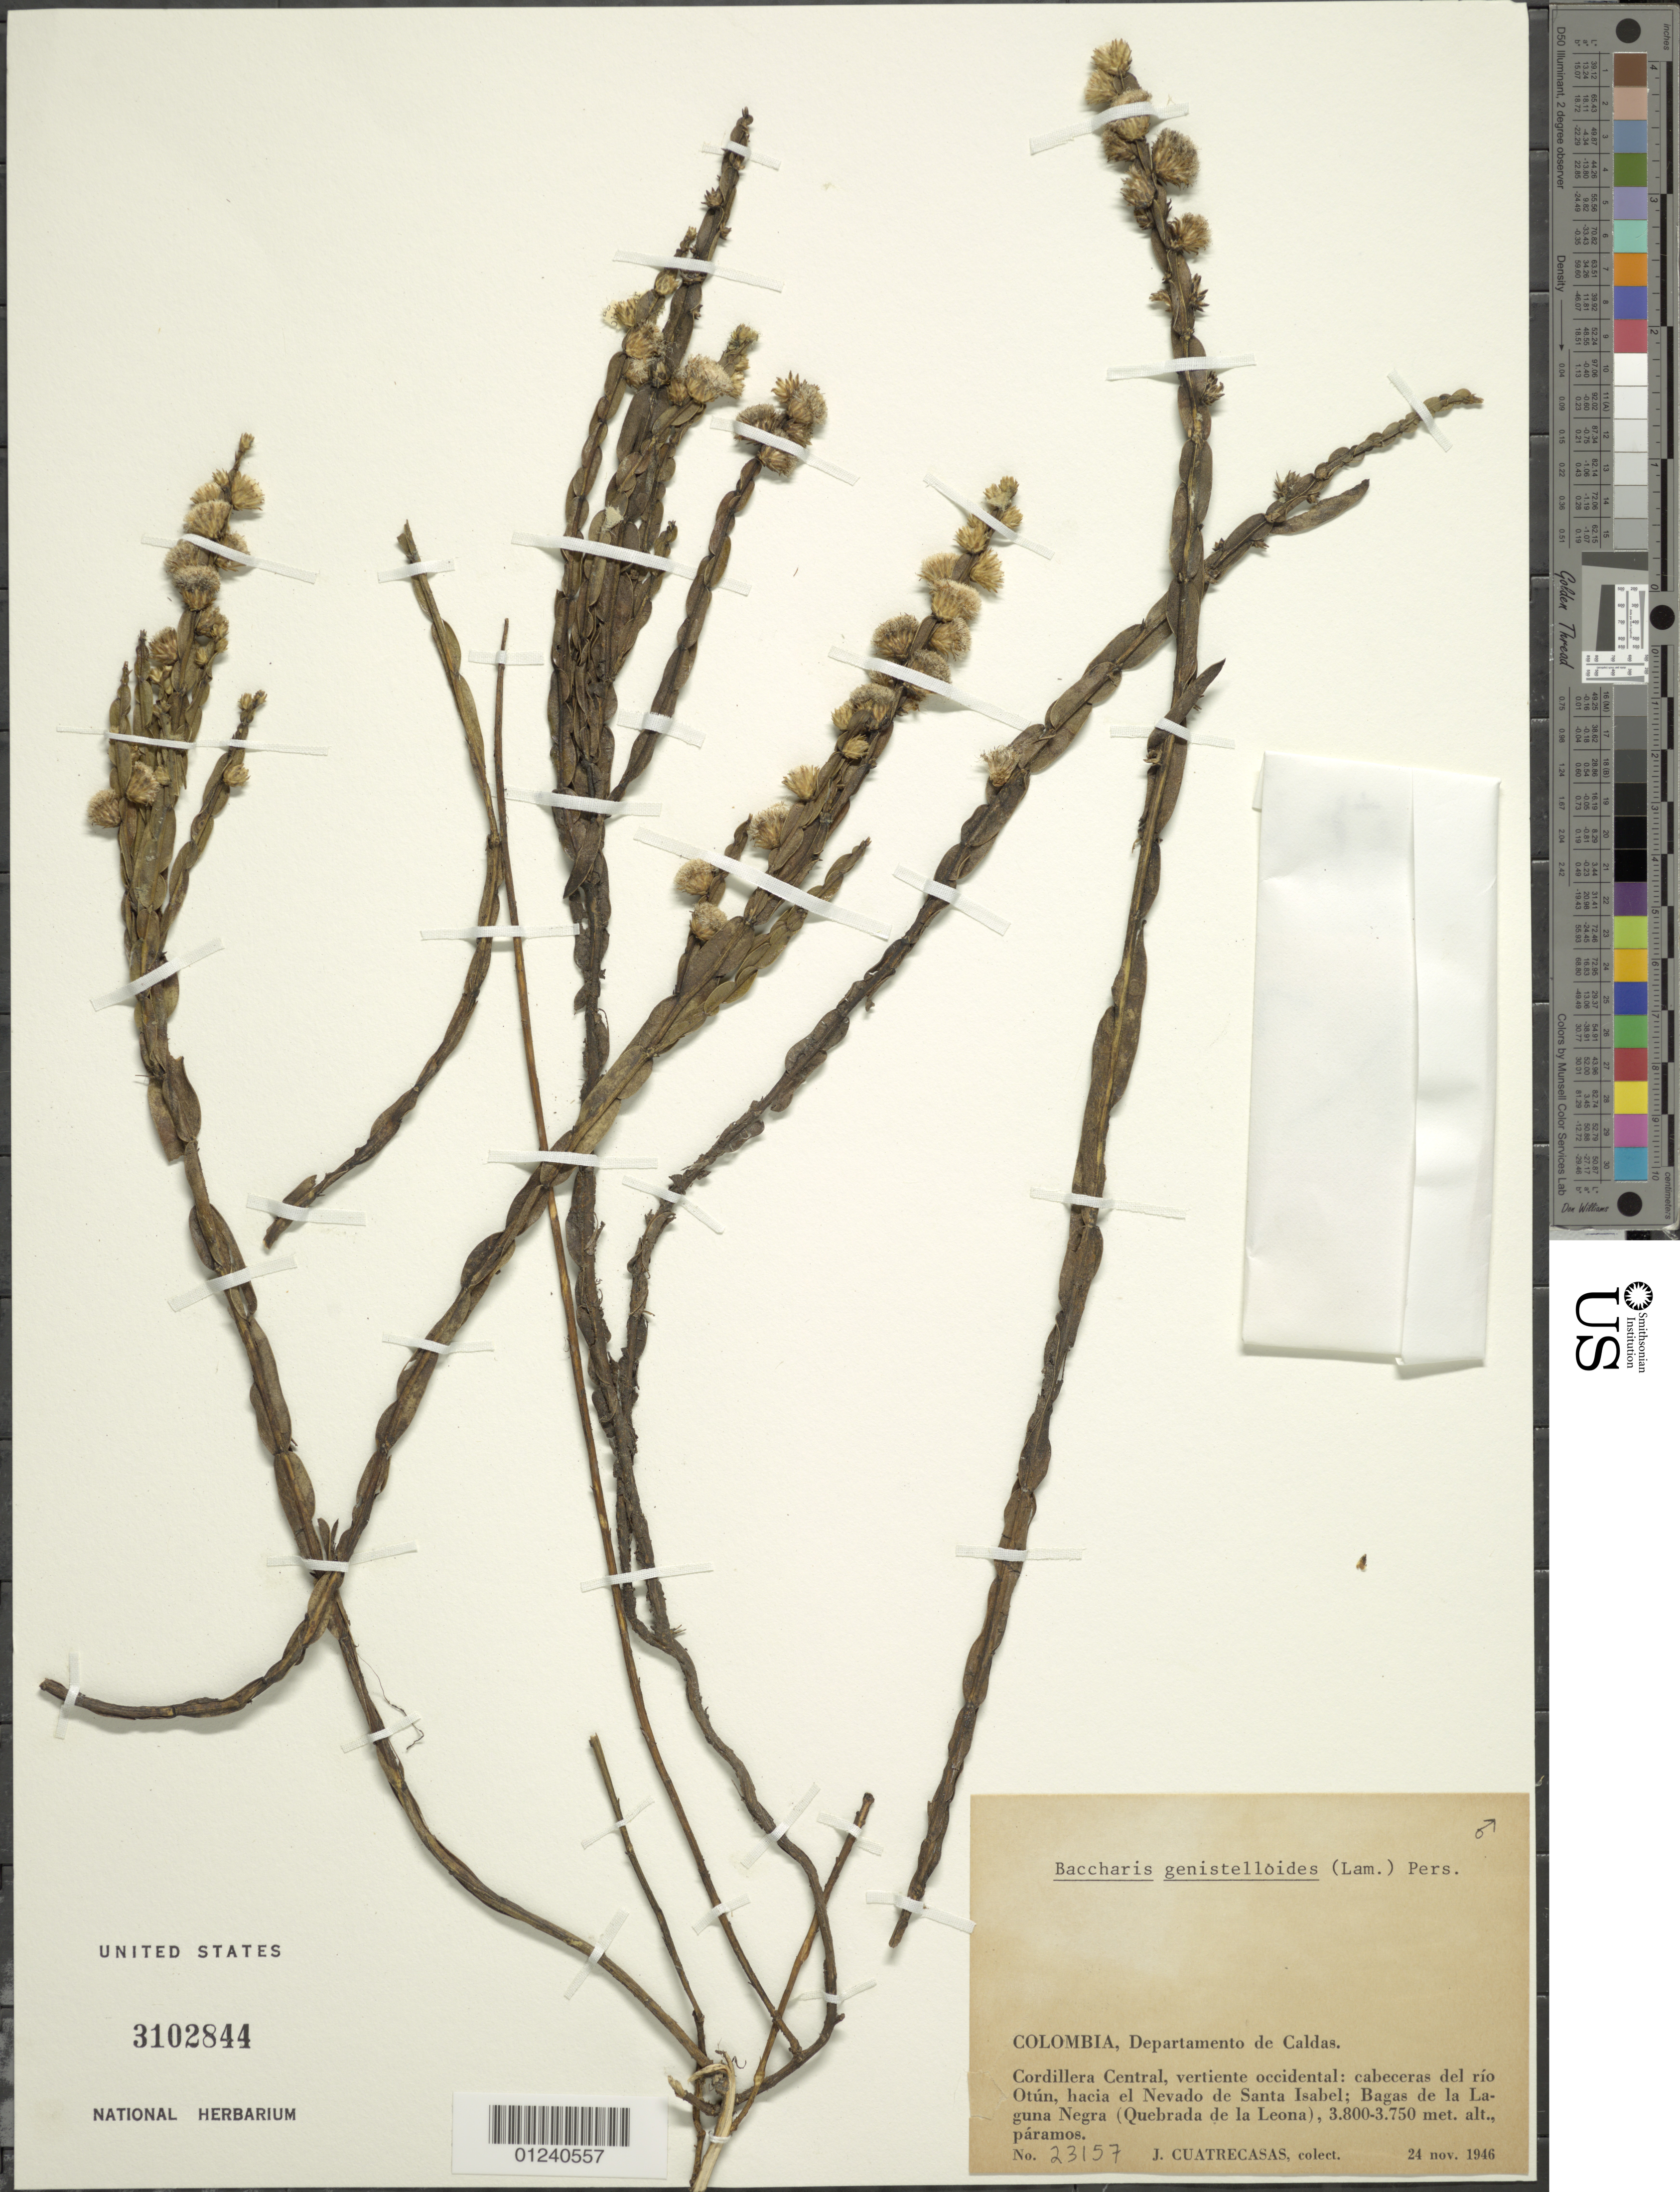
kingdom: Plantae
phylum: Tracheophyta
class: Magnoliopsida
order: Asterales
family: Asteraceae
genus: Baccharis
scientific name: Baccharis genistelloides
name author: (Lam.) Pers.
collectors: J. Cuatrecasas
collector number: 23157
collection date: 1946-11-24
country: Colombia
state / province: Caldas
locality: Cordillera Central, vertiente occidental: caeceras del rio Otun, hacia el Nevado de Santa Isabel; Bagas de la Laguna Negra (Quebrada de la Leona), paramos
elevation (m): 3750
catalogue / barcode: US 3102844